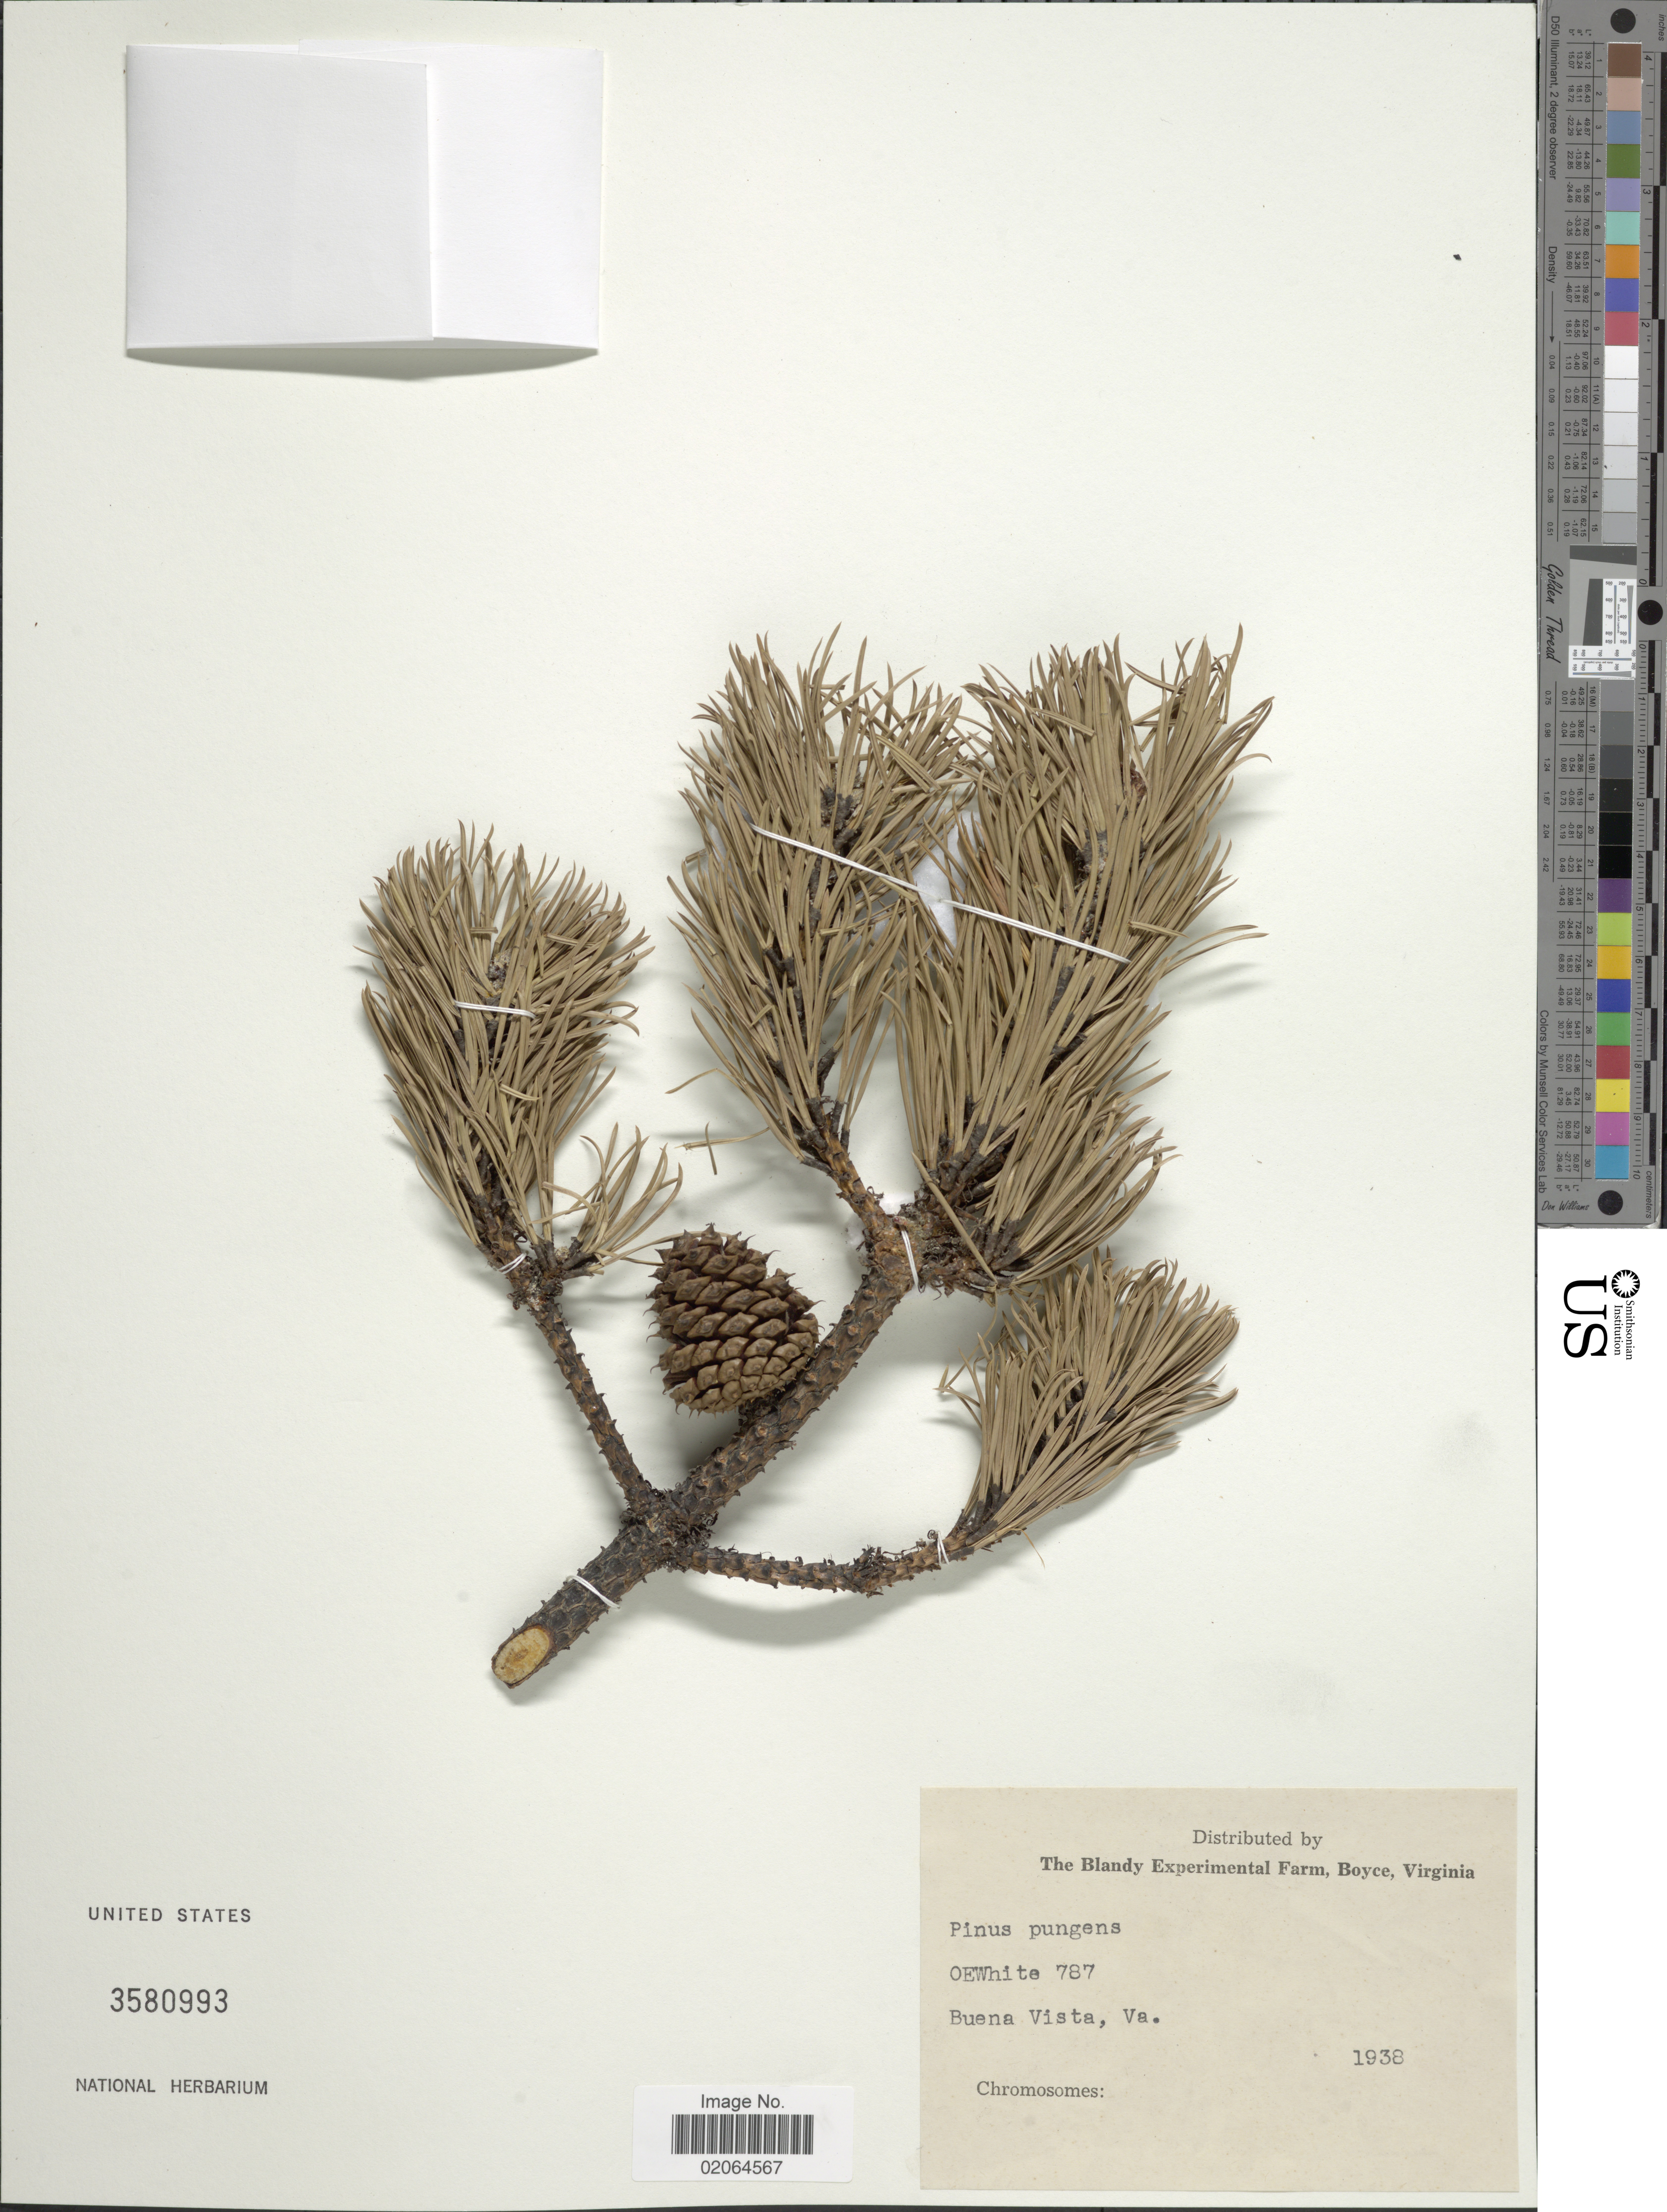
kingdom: Plantae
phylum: Tracheophyta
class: Pinopsida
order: Pinales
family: Pinaceae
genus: Pinus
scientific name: Pinus pungens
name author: Lamb.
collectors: O. E. White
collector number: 787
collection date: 1938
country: United States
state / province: Virginia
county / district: City of Buena Vista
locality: Buena Vista, Va.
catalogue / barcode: US 3580993